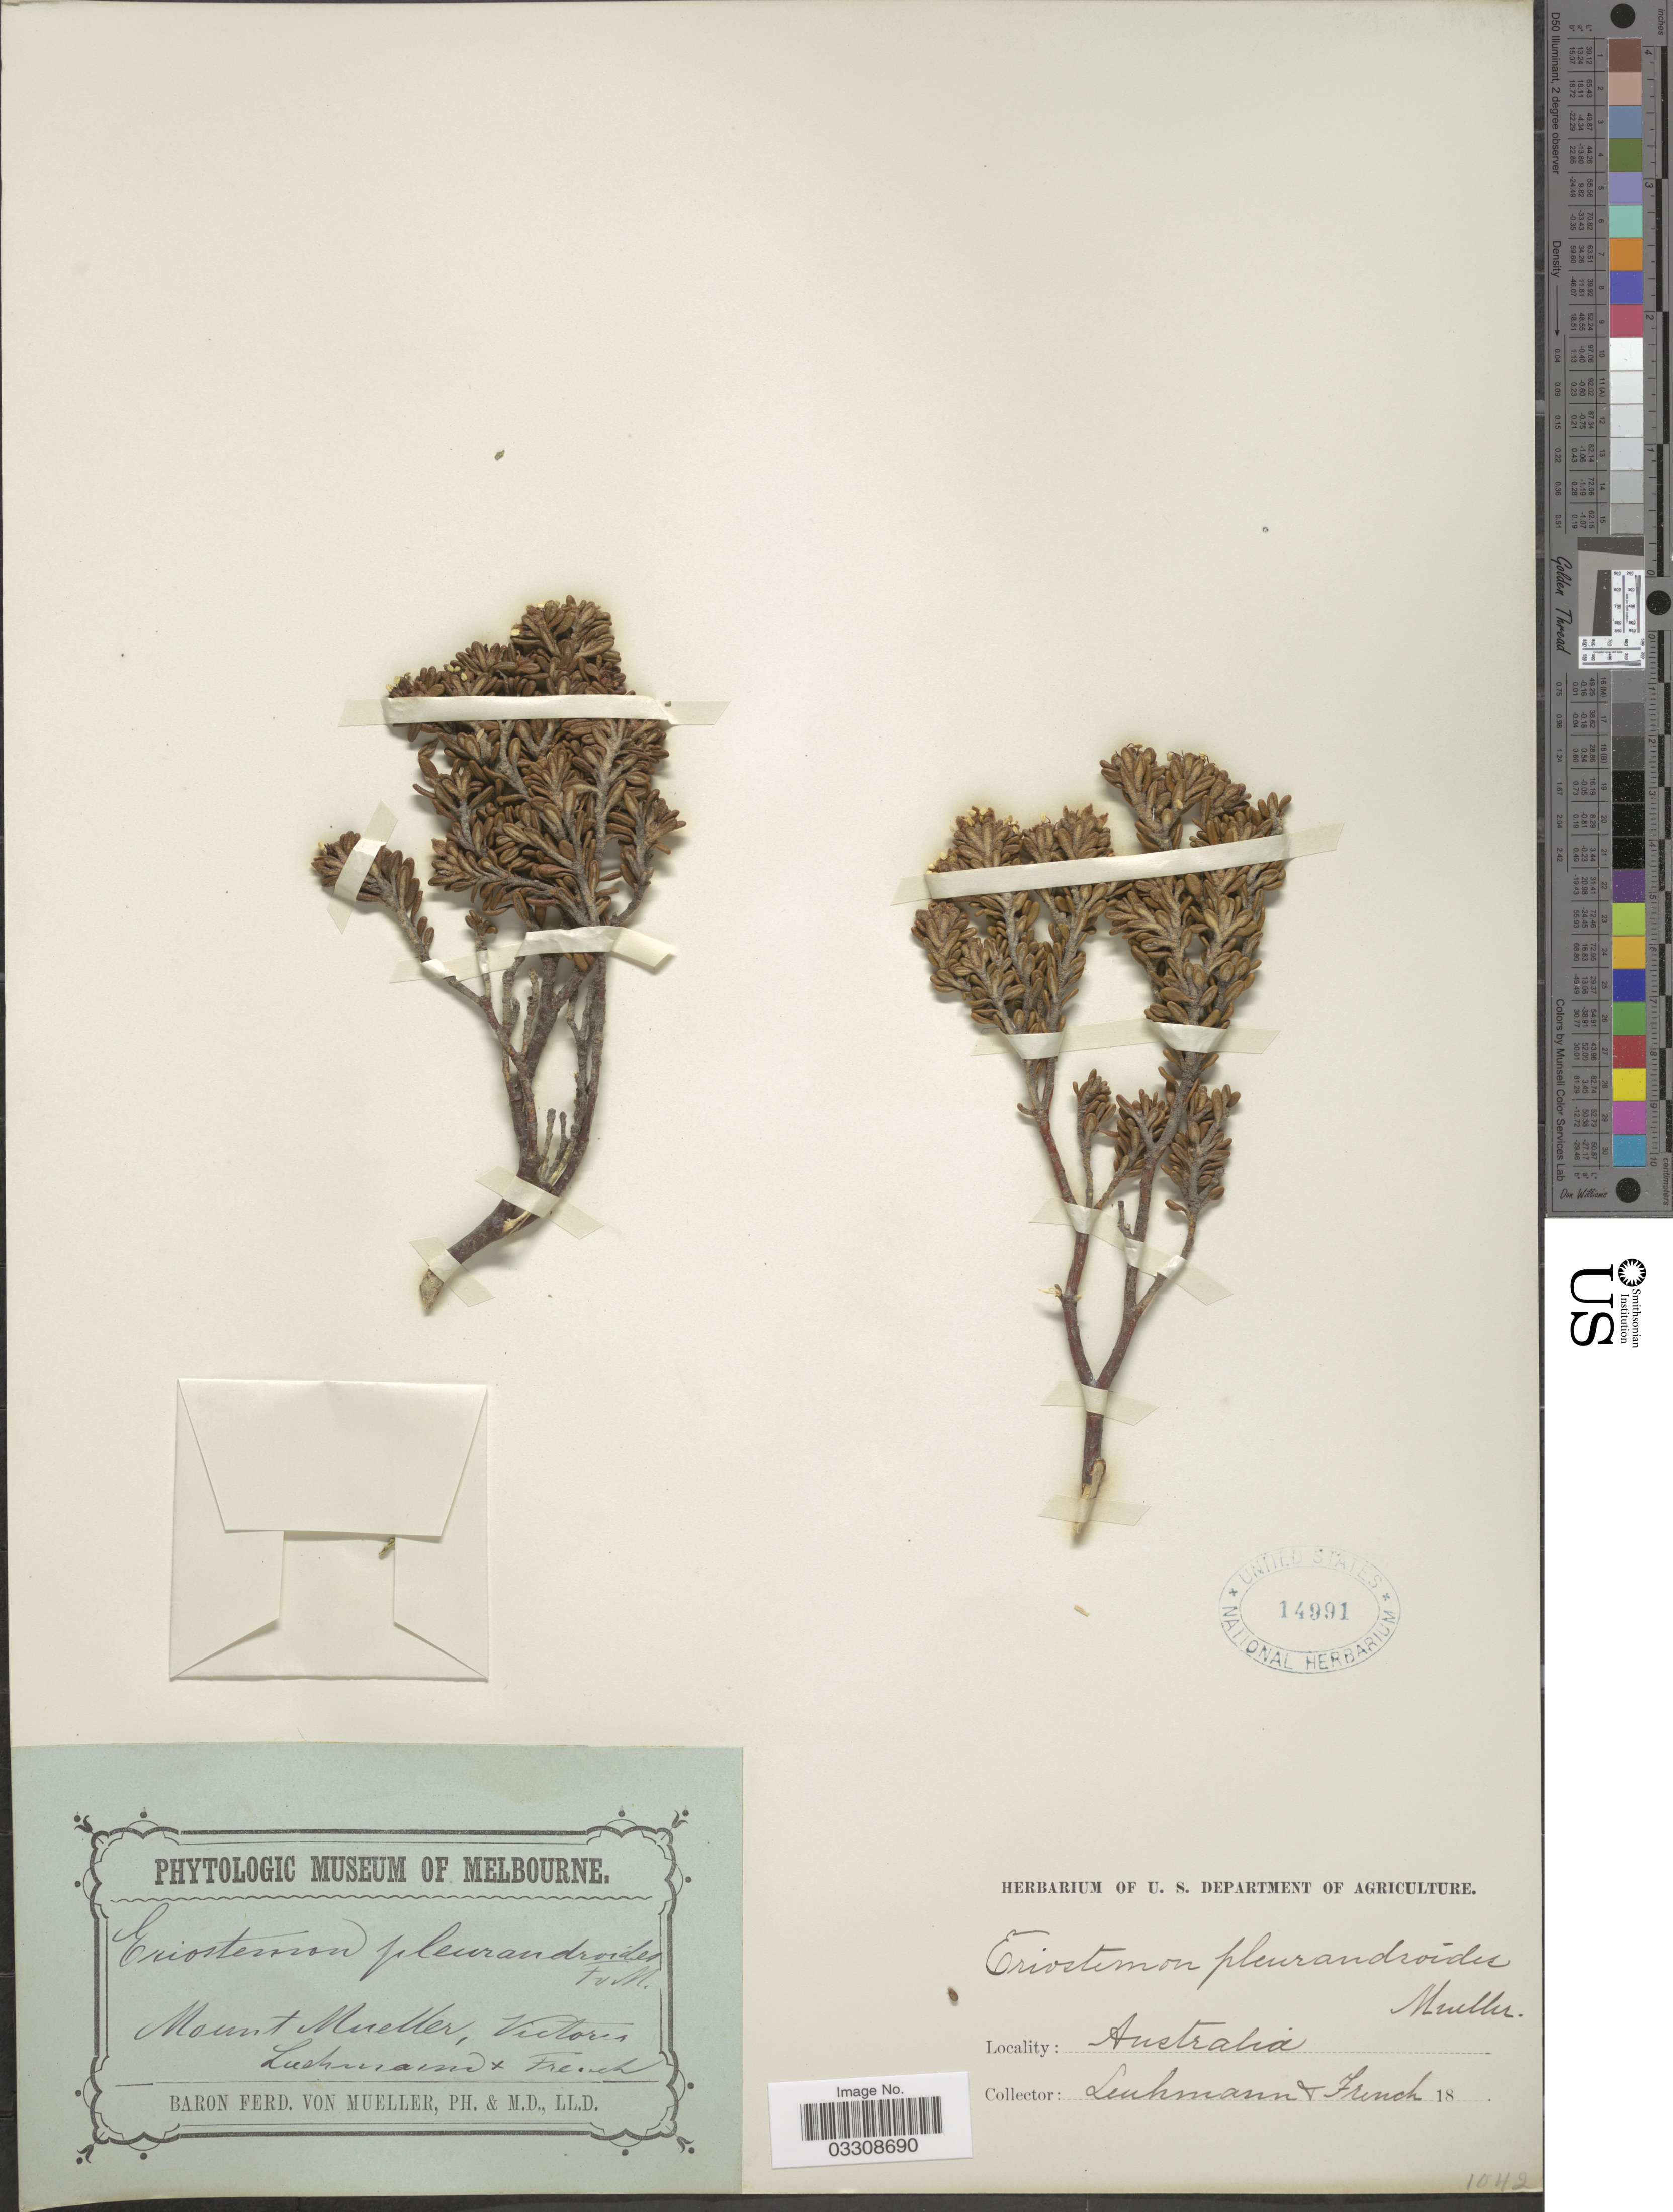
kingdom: Plantae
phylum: Tracheophyta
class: Magnoliopsida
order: Sapindales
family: Rutaceae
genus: Eriostemon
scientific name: Eriostemon pleurandroides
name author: F. Muell.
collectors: Luchmann & French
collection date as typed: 18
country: Australia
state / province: Victoria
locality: Mount Mueller, Victoria.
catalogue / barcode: US 14991